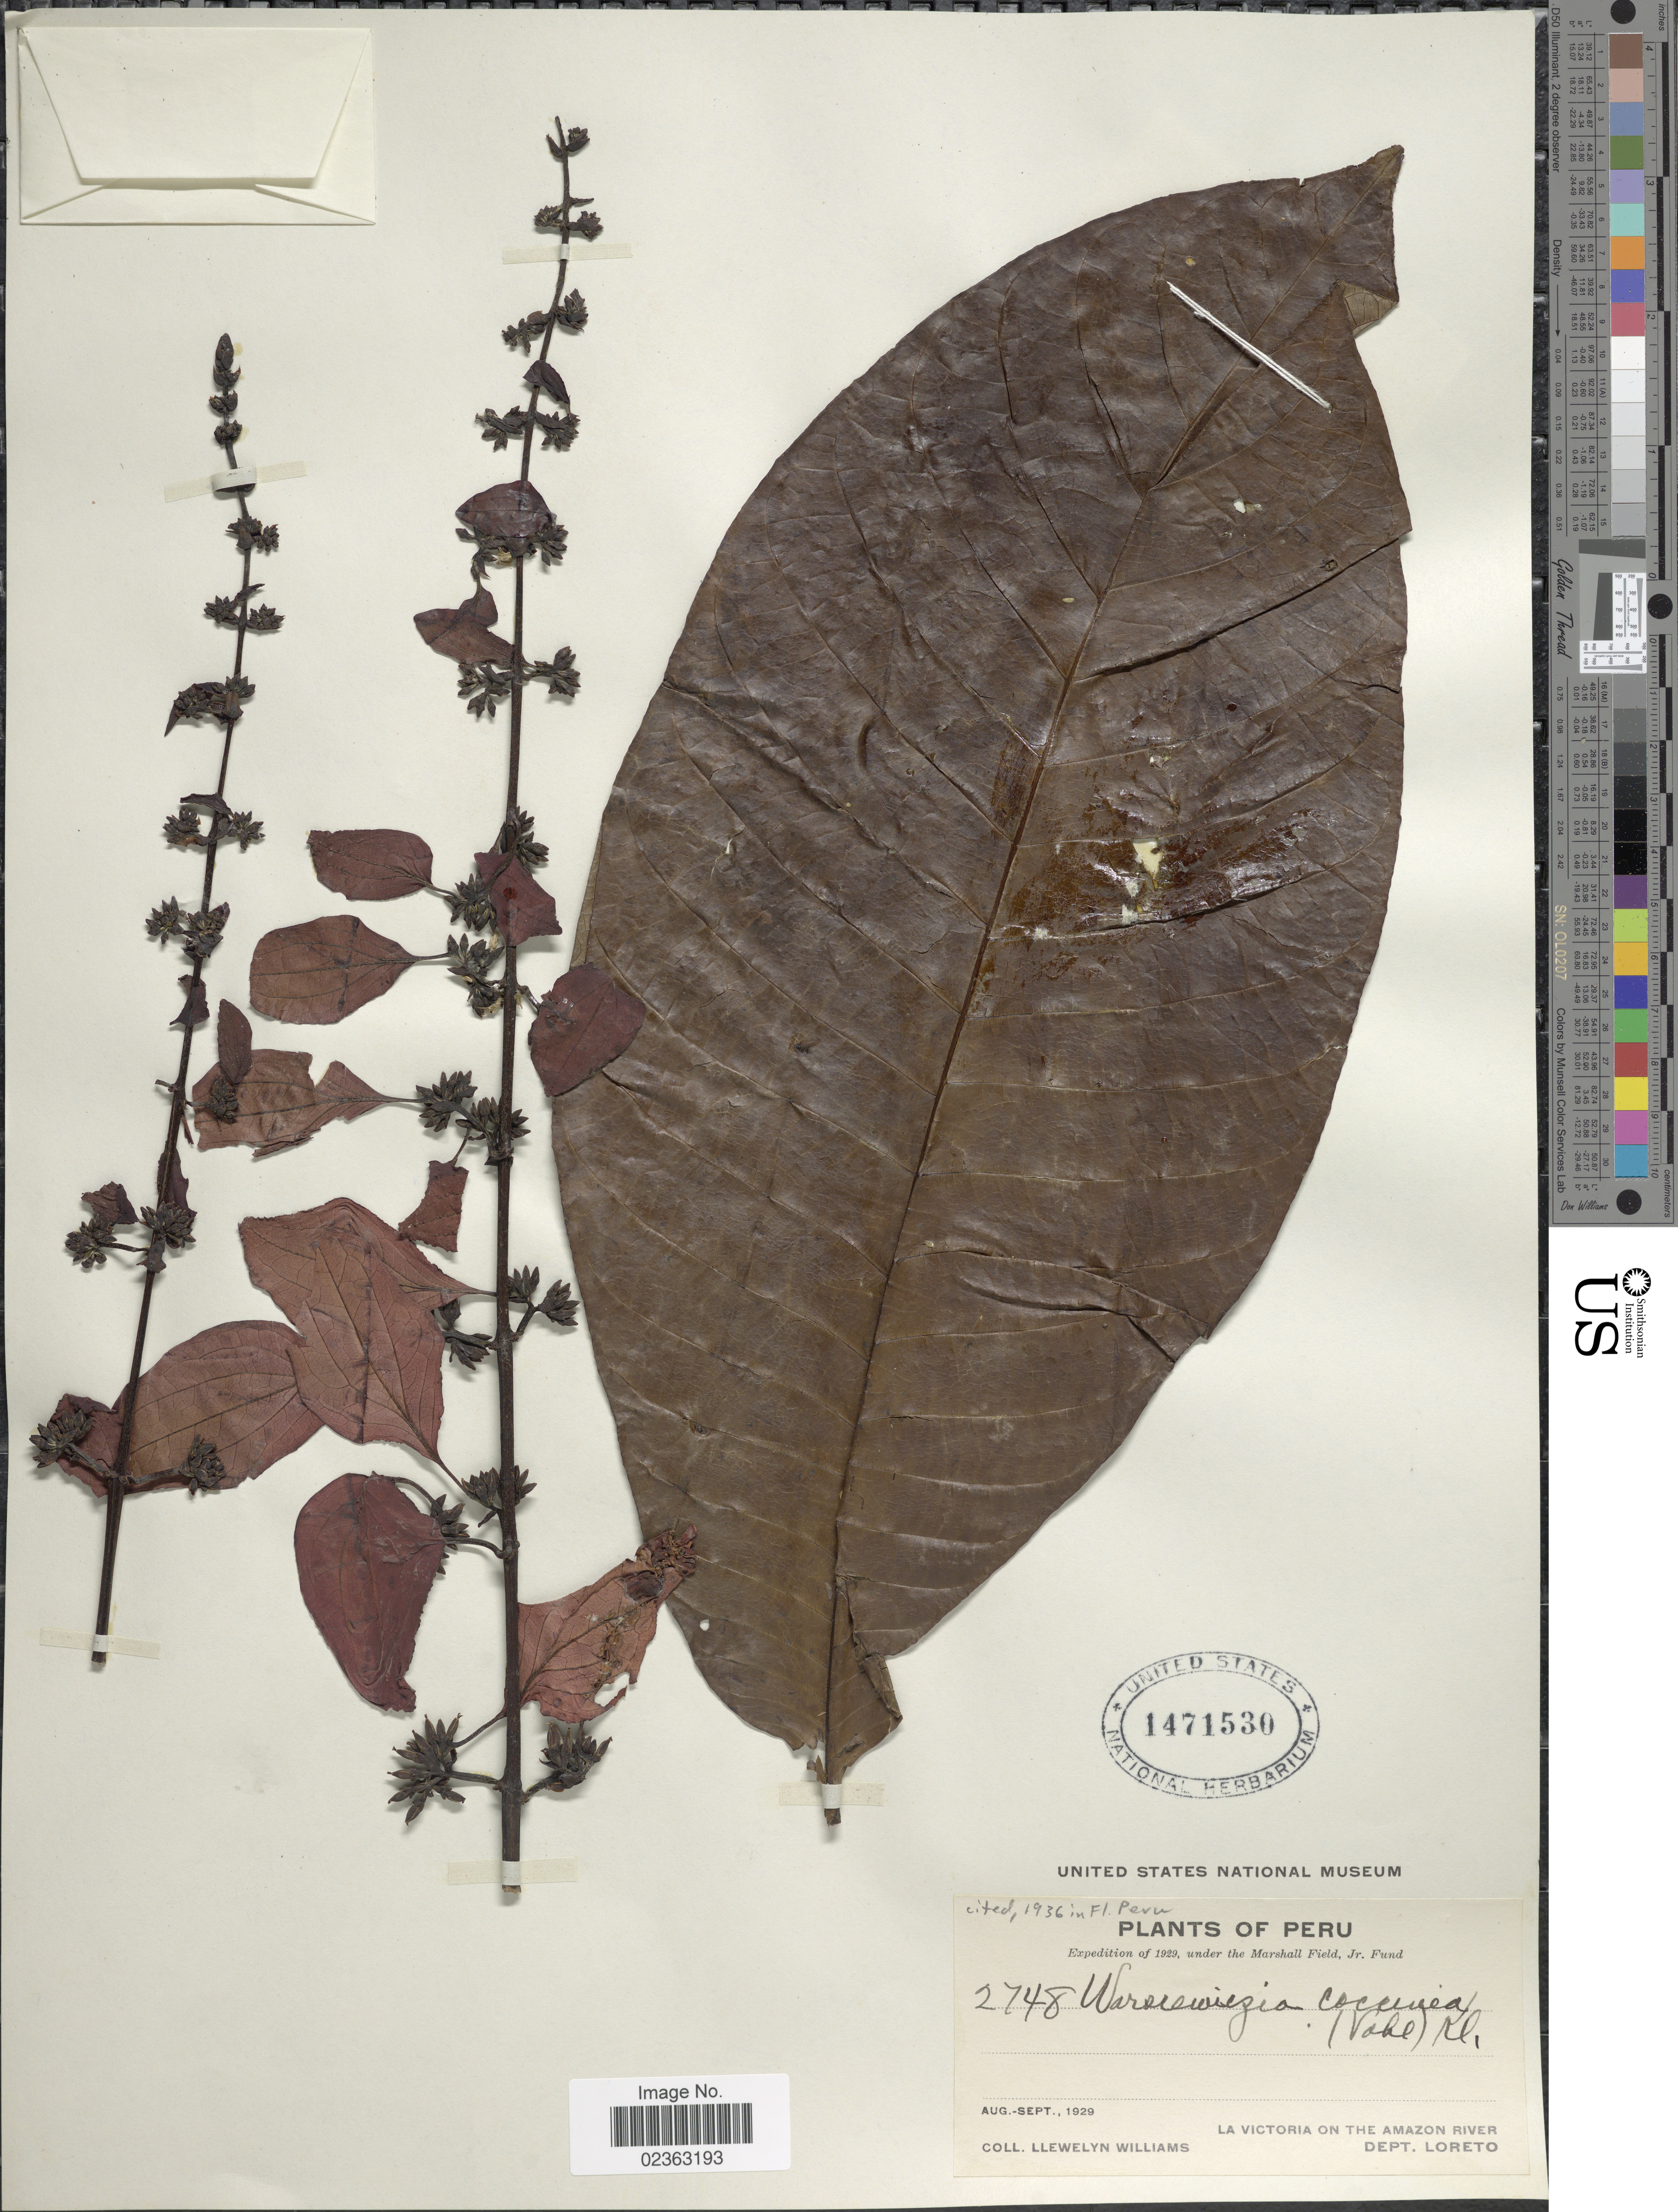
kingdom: Plantae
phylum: Tracheophyta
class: Magnoliopsida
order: Gentianales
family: Rubiaceae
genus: Warszewiczia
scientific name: Warszewiczia coccinea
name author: (Vahl) Klotzsch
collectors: Ll. Williams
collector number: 2748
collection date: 1929-08/1929-09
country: Peru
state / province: Loreto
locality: La Victoria on the Amazon River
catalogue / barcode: US 1471530